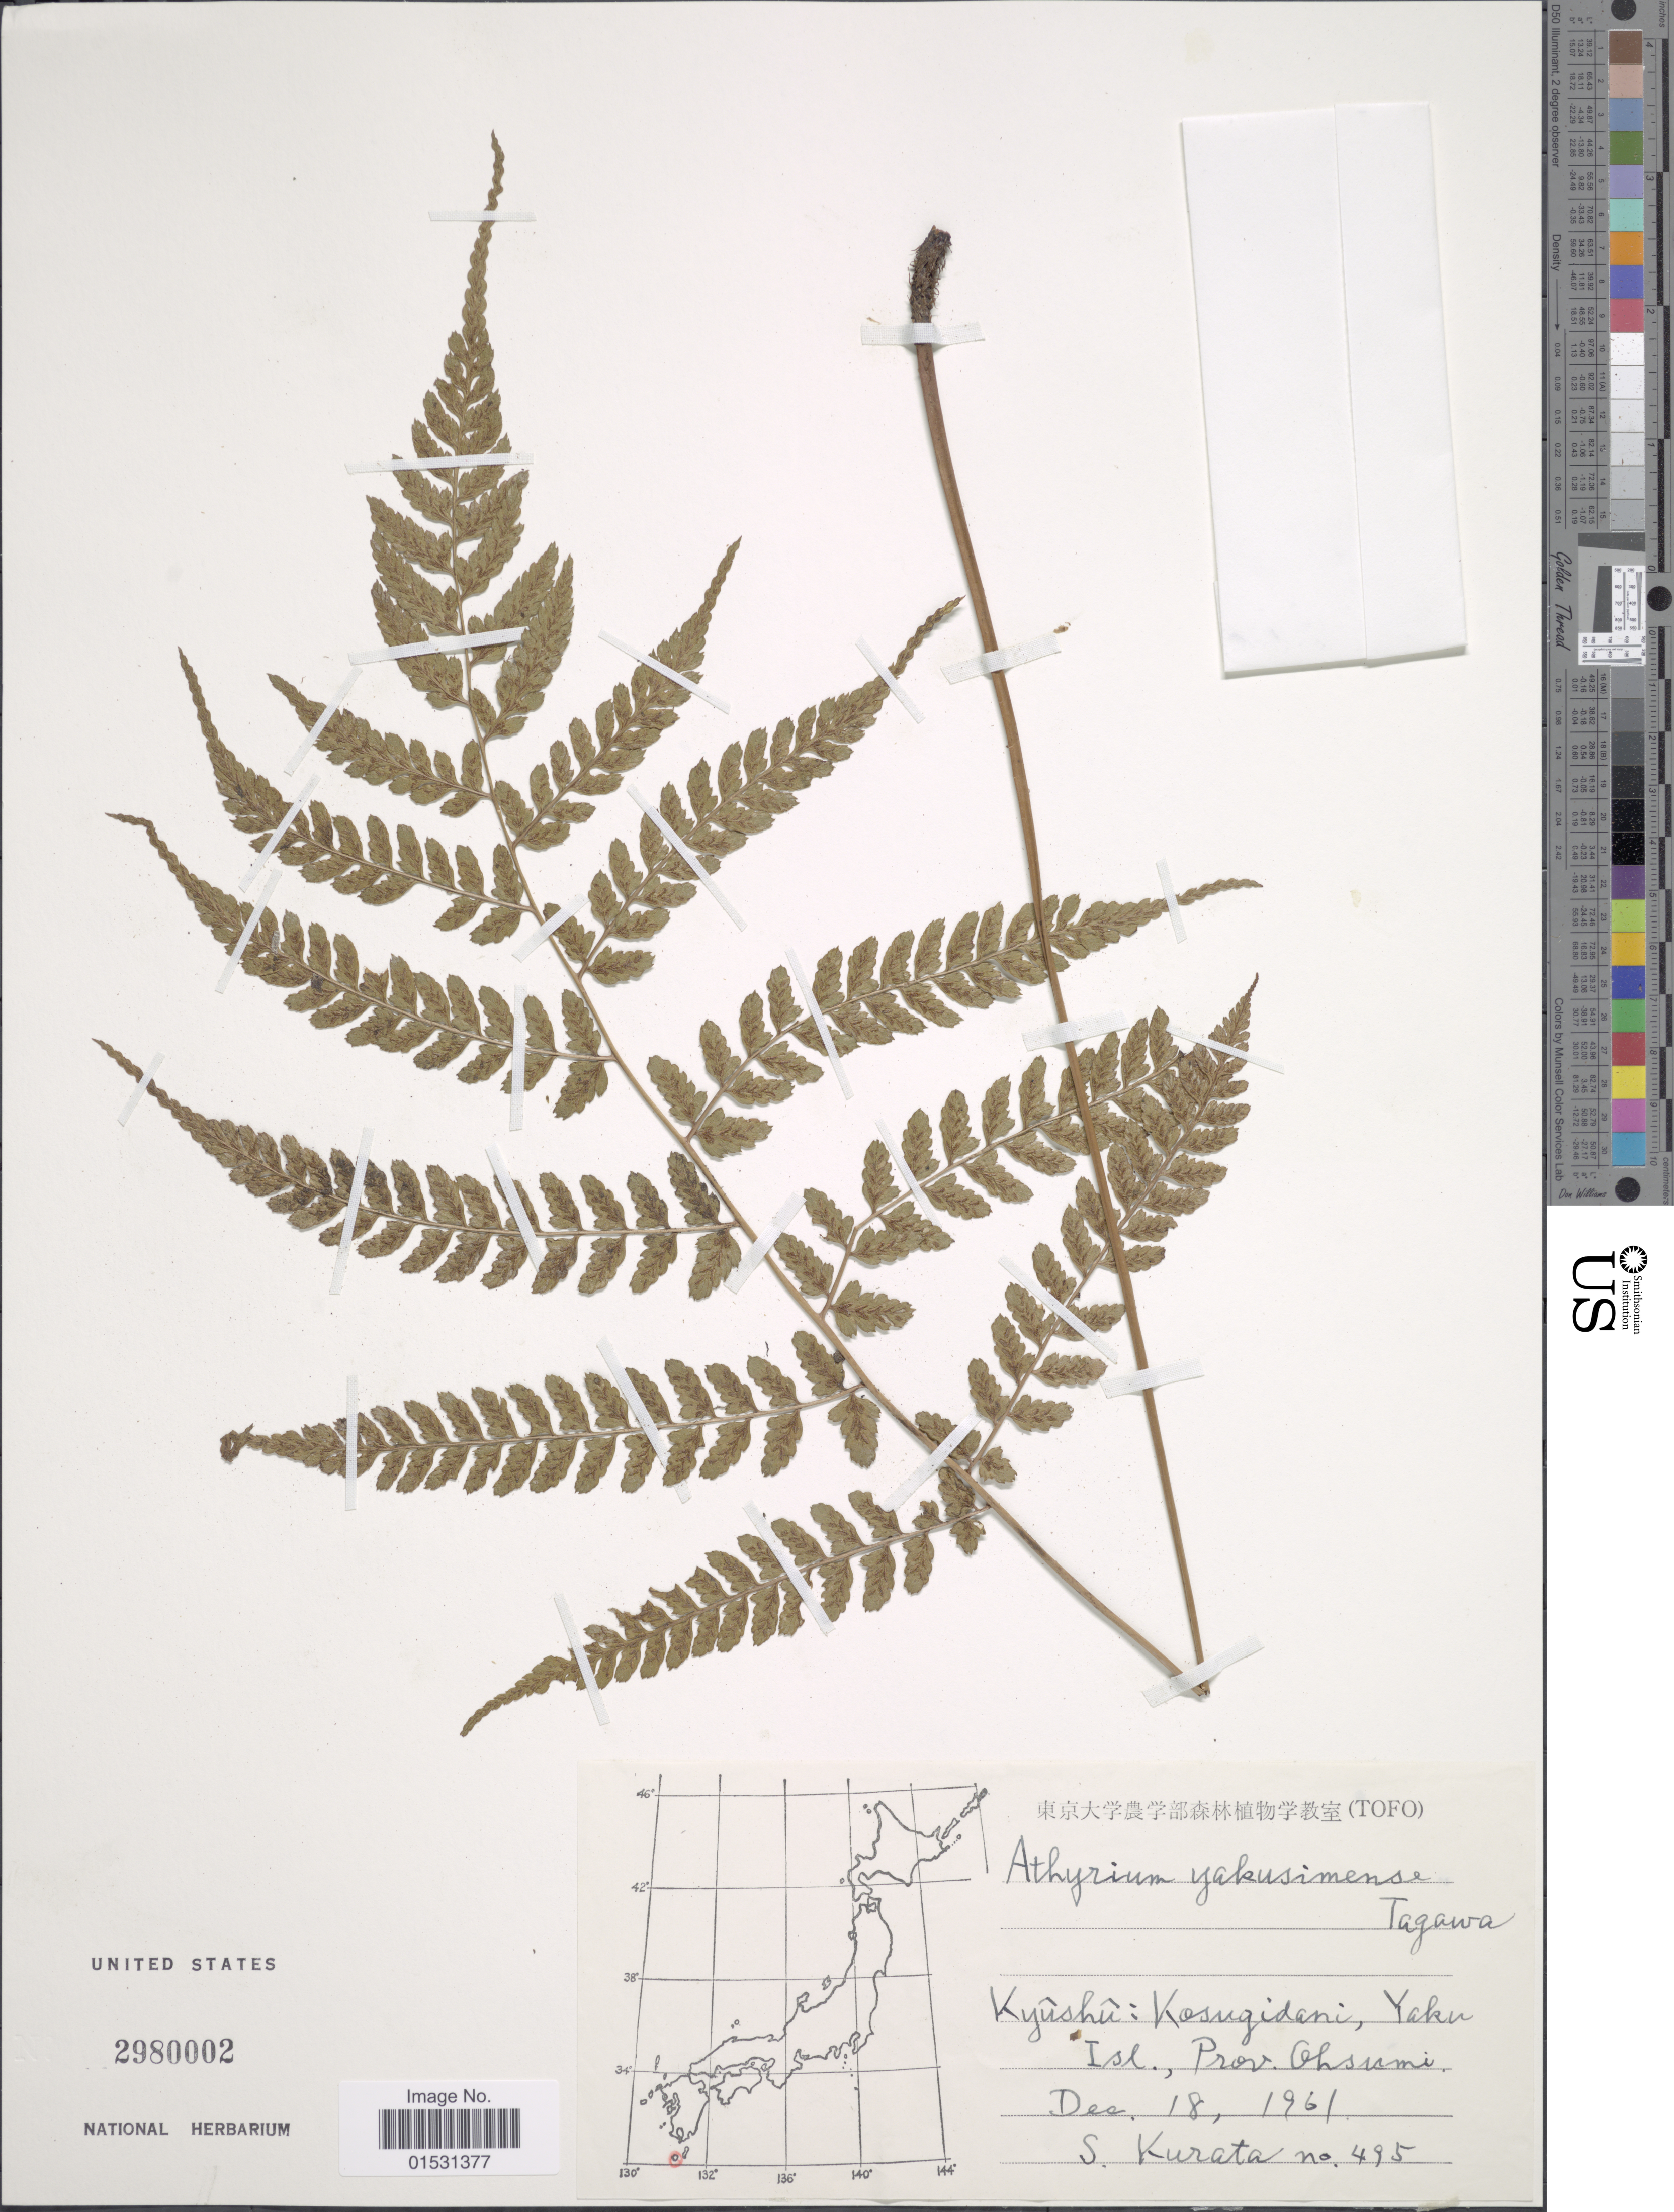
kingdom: Plantae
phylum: Tracheophyta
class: Polypodiopsida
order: Polypodiales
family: Athyriaceae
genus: Athyrium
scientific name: Athyrium yakusimense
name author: Tagawa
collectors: Sa. Kurata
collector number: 495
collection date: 1961-12-18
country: Japan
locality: Kyushu: Kosugidani, Yaku Isl., Prov. Ohsumi.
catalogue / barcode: US 2980002